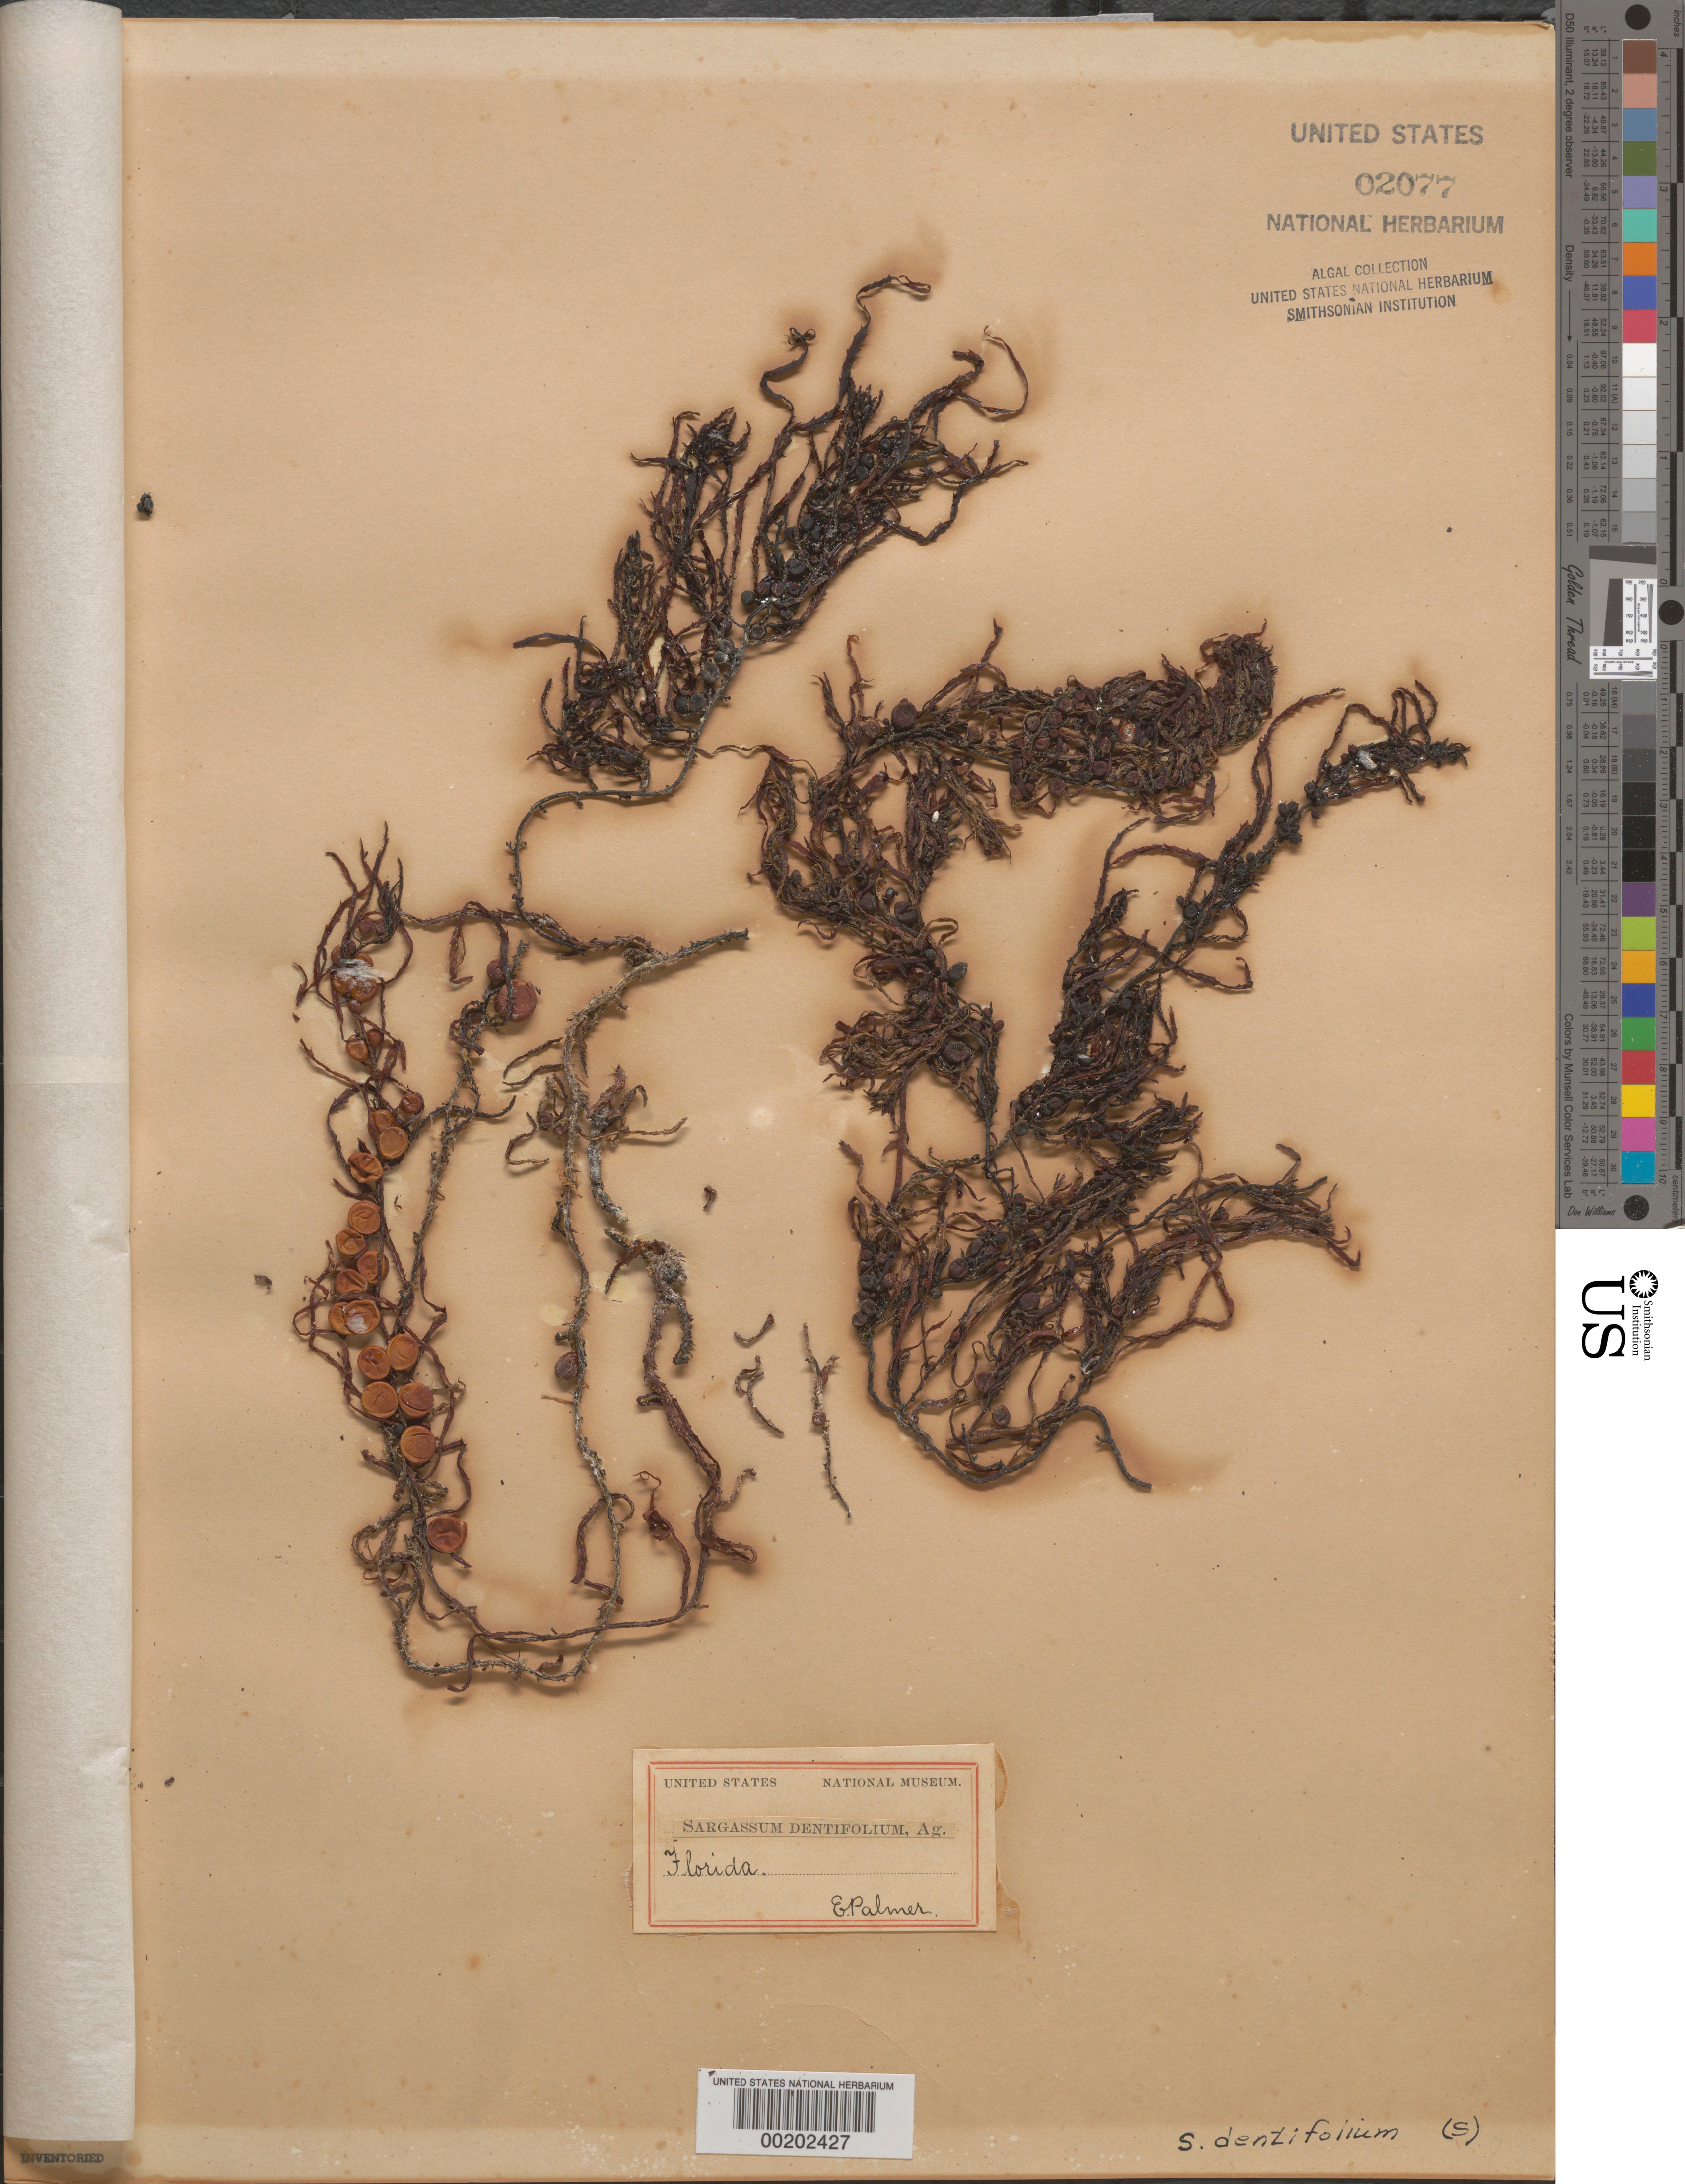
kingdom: Chromista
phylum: Ochrophyta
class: Phaeophyceae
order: Fucales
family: Sargassaceae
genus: Sargassum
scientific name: Sargassum dentifolium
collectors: E. Palmer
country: United States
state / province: Florida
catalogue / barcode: US 2077